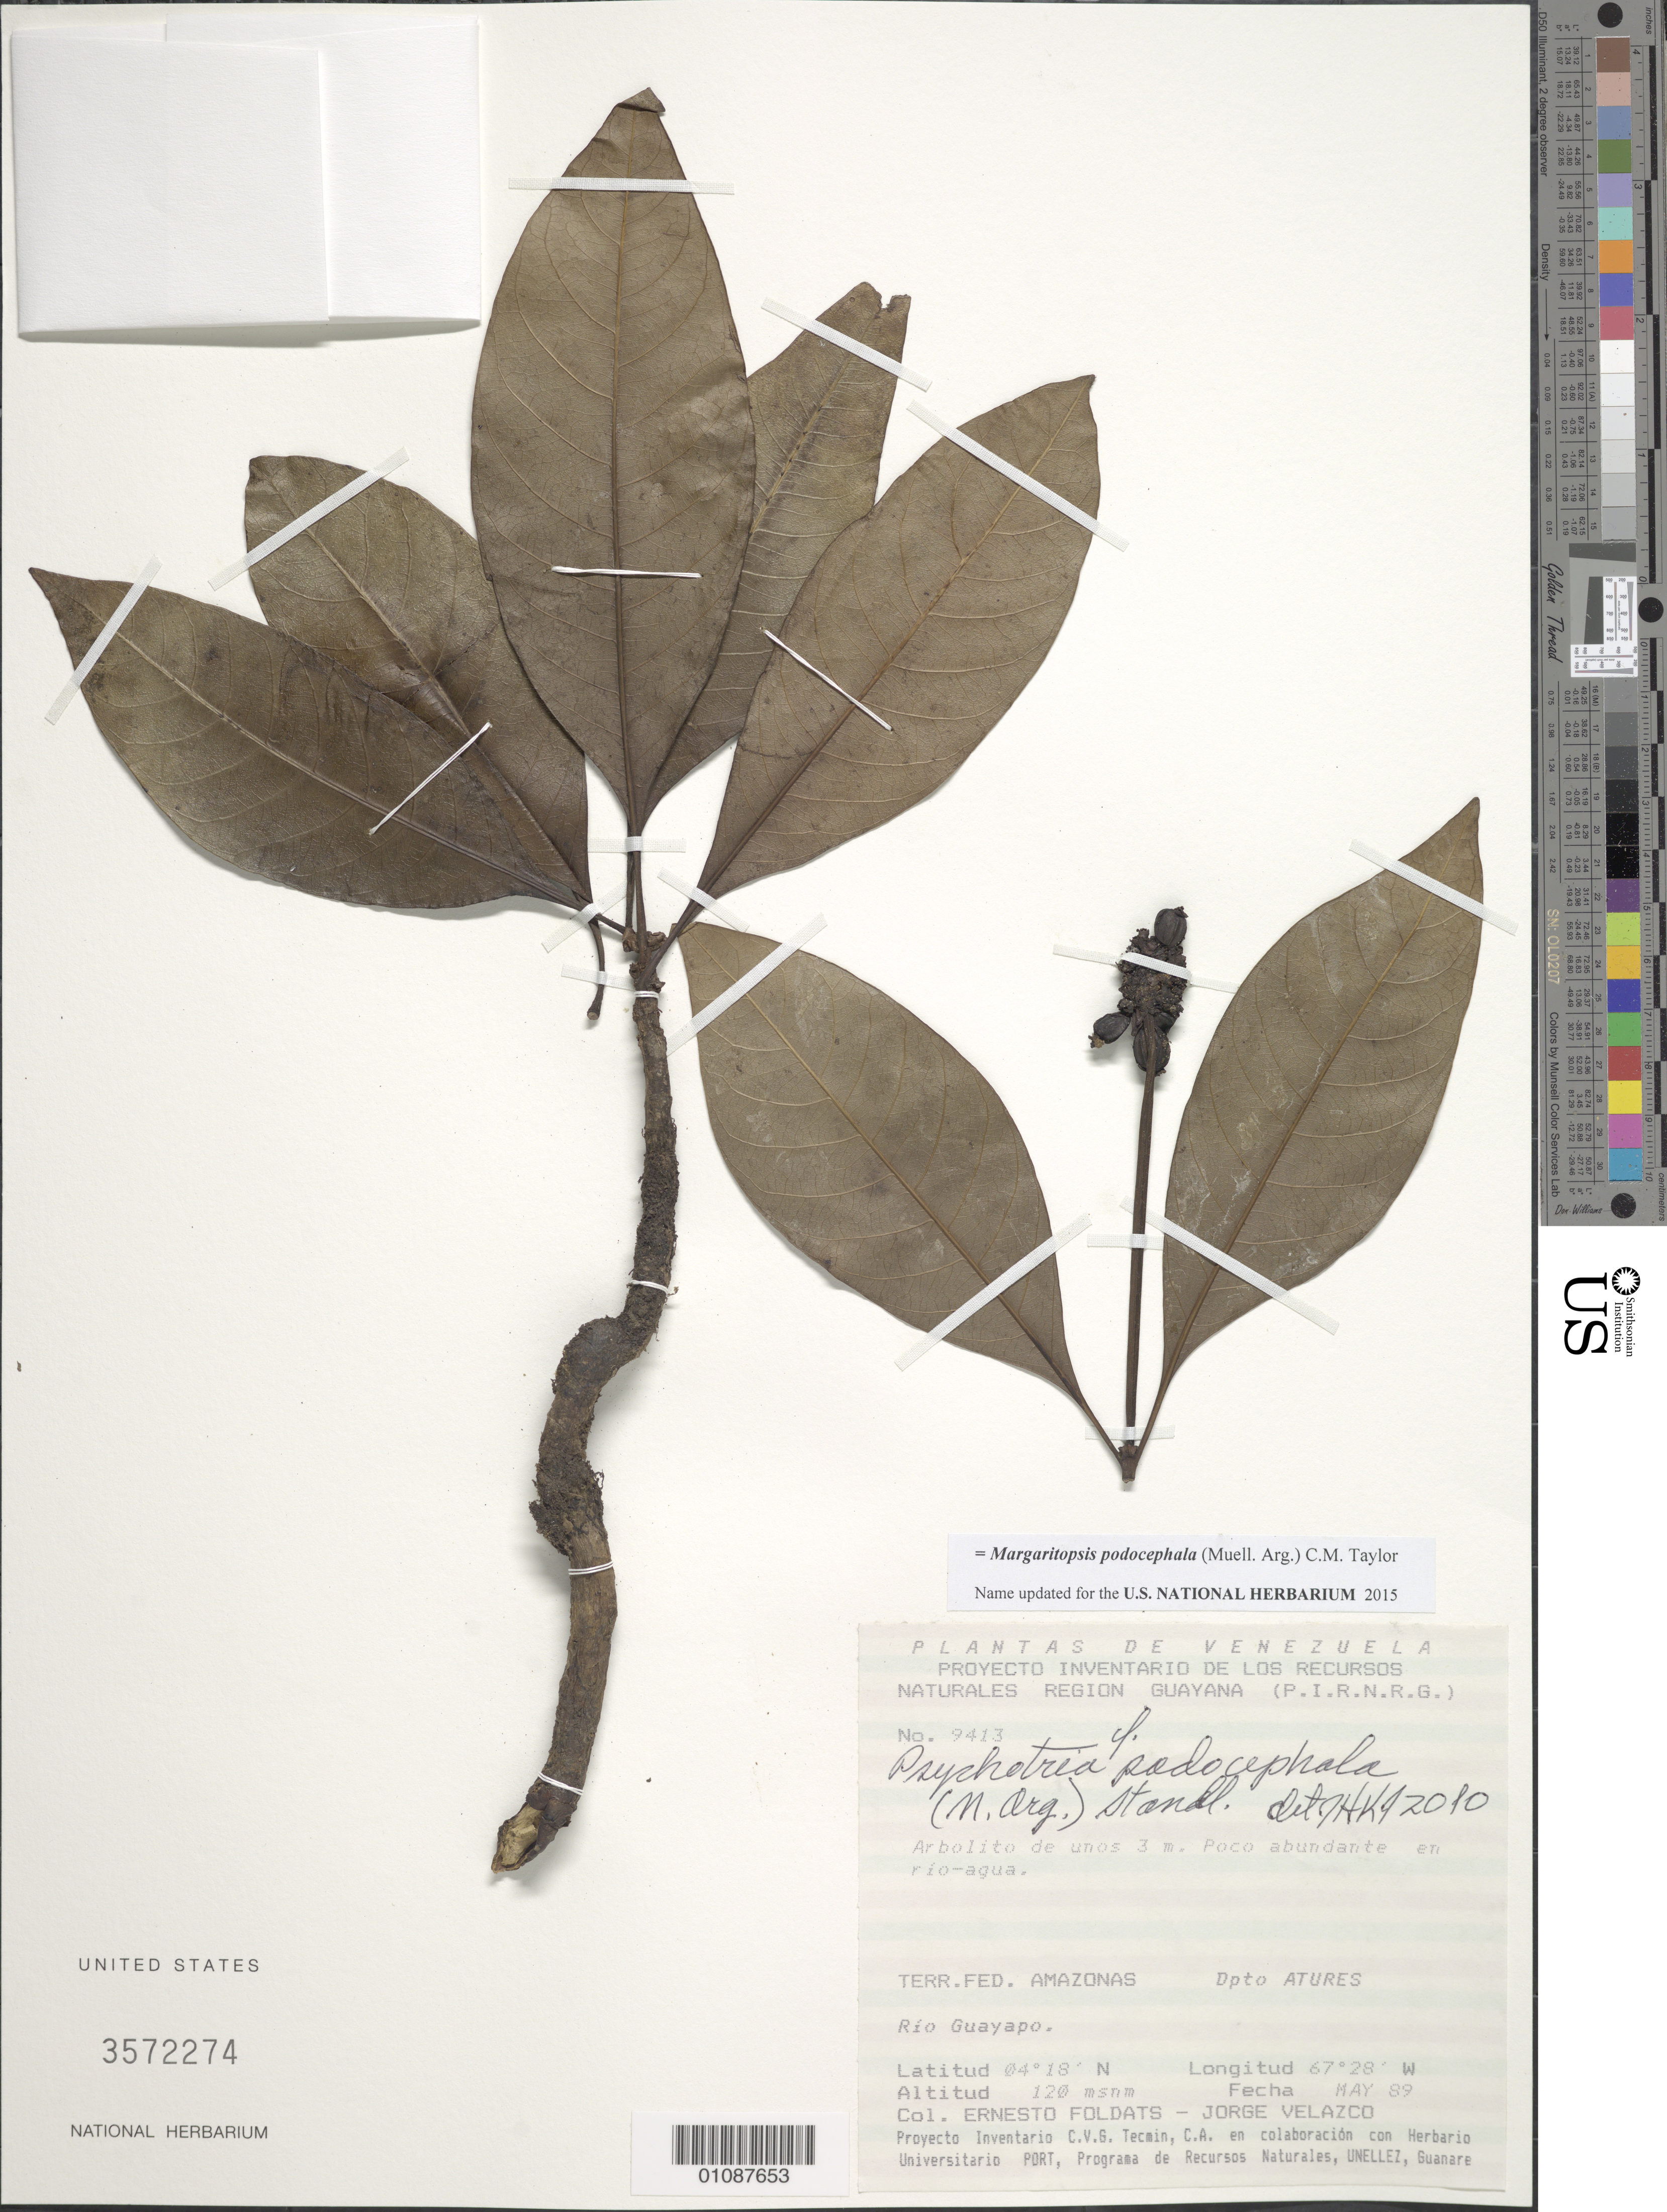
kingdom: Plantae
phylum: Tracheophyta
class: Magnoliopsida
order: Gentianales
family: Rubiaceae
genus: Psychotria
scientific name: Psychotria podocephala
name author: (Müll. Arg.) Standl.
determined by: Kirkbride, J. H.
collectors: E. Foldats & J. Velazco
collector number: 9413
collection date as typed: May-89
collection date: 1989-05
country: Venezuela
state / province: Amazonas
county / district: Atures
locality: Río Guayapo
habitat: En río-agua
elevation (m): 120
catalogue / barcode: US 3572274